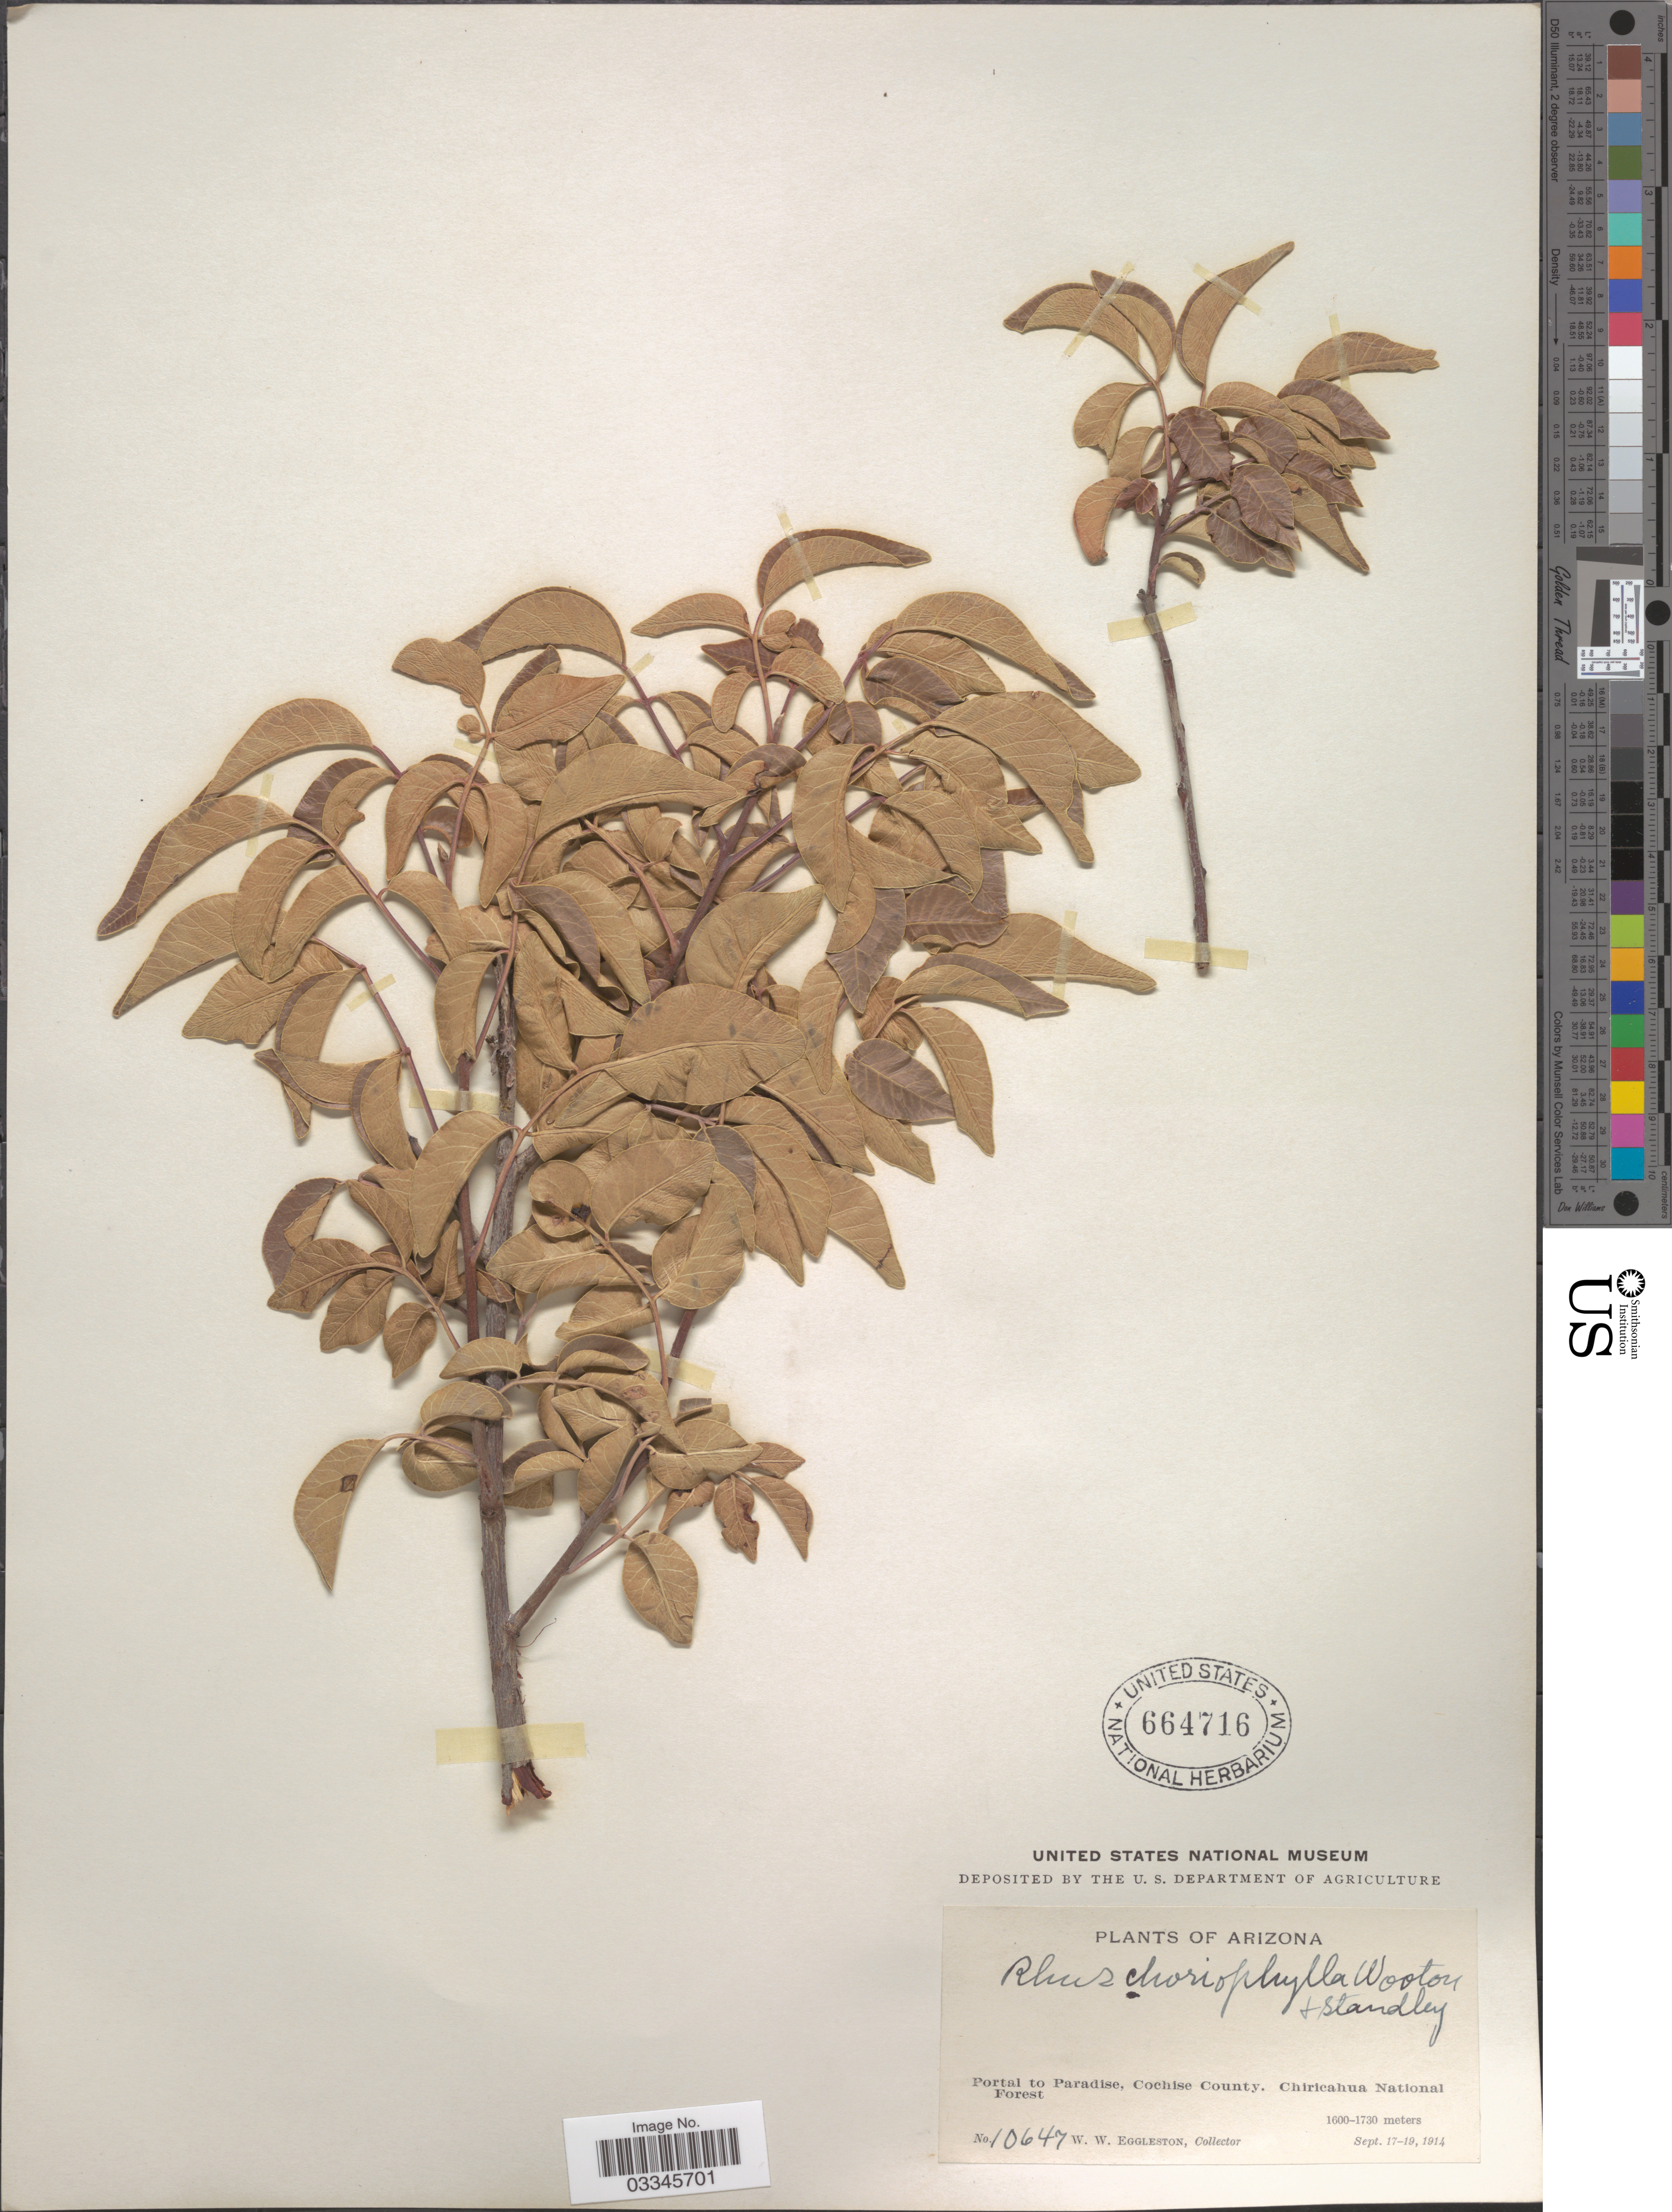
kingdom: Plantae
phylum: Tracheophyta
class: Magnoliopsida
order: Sapindales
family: Anacardiaceae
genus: Rhus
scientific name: Rhus choriophylla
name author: Wooton & Standl.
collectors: W. W. Eggleston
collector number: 10647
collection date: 1914-09-17/1914-09-19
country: United States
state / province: Arizona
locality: Portal to Paradise, Cochise County. Chiricahua National Forest.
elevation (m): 1600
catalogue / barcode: US 664716